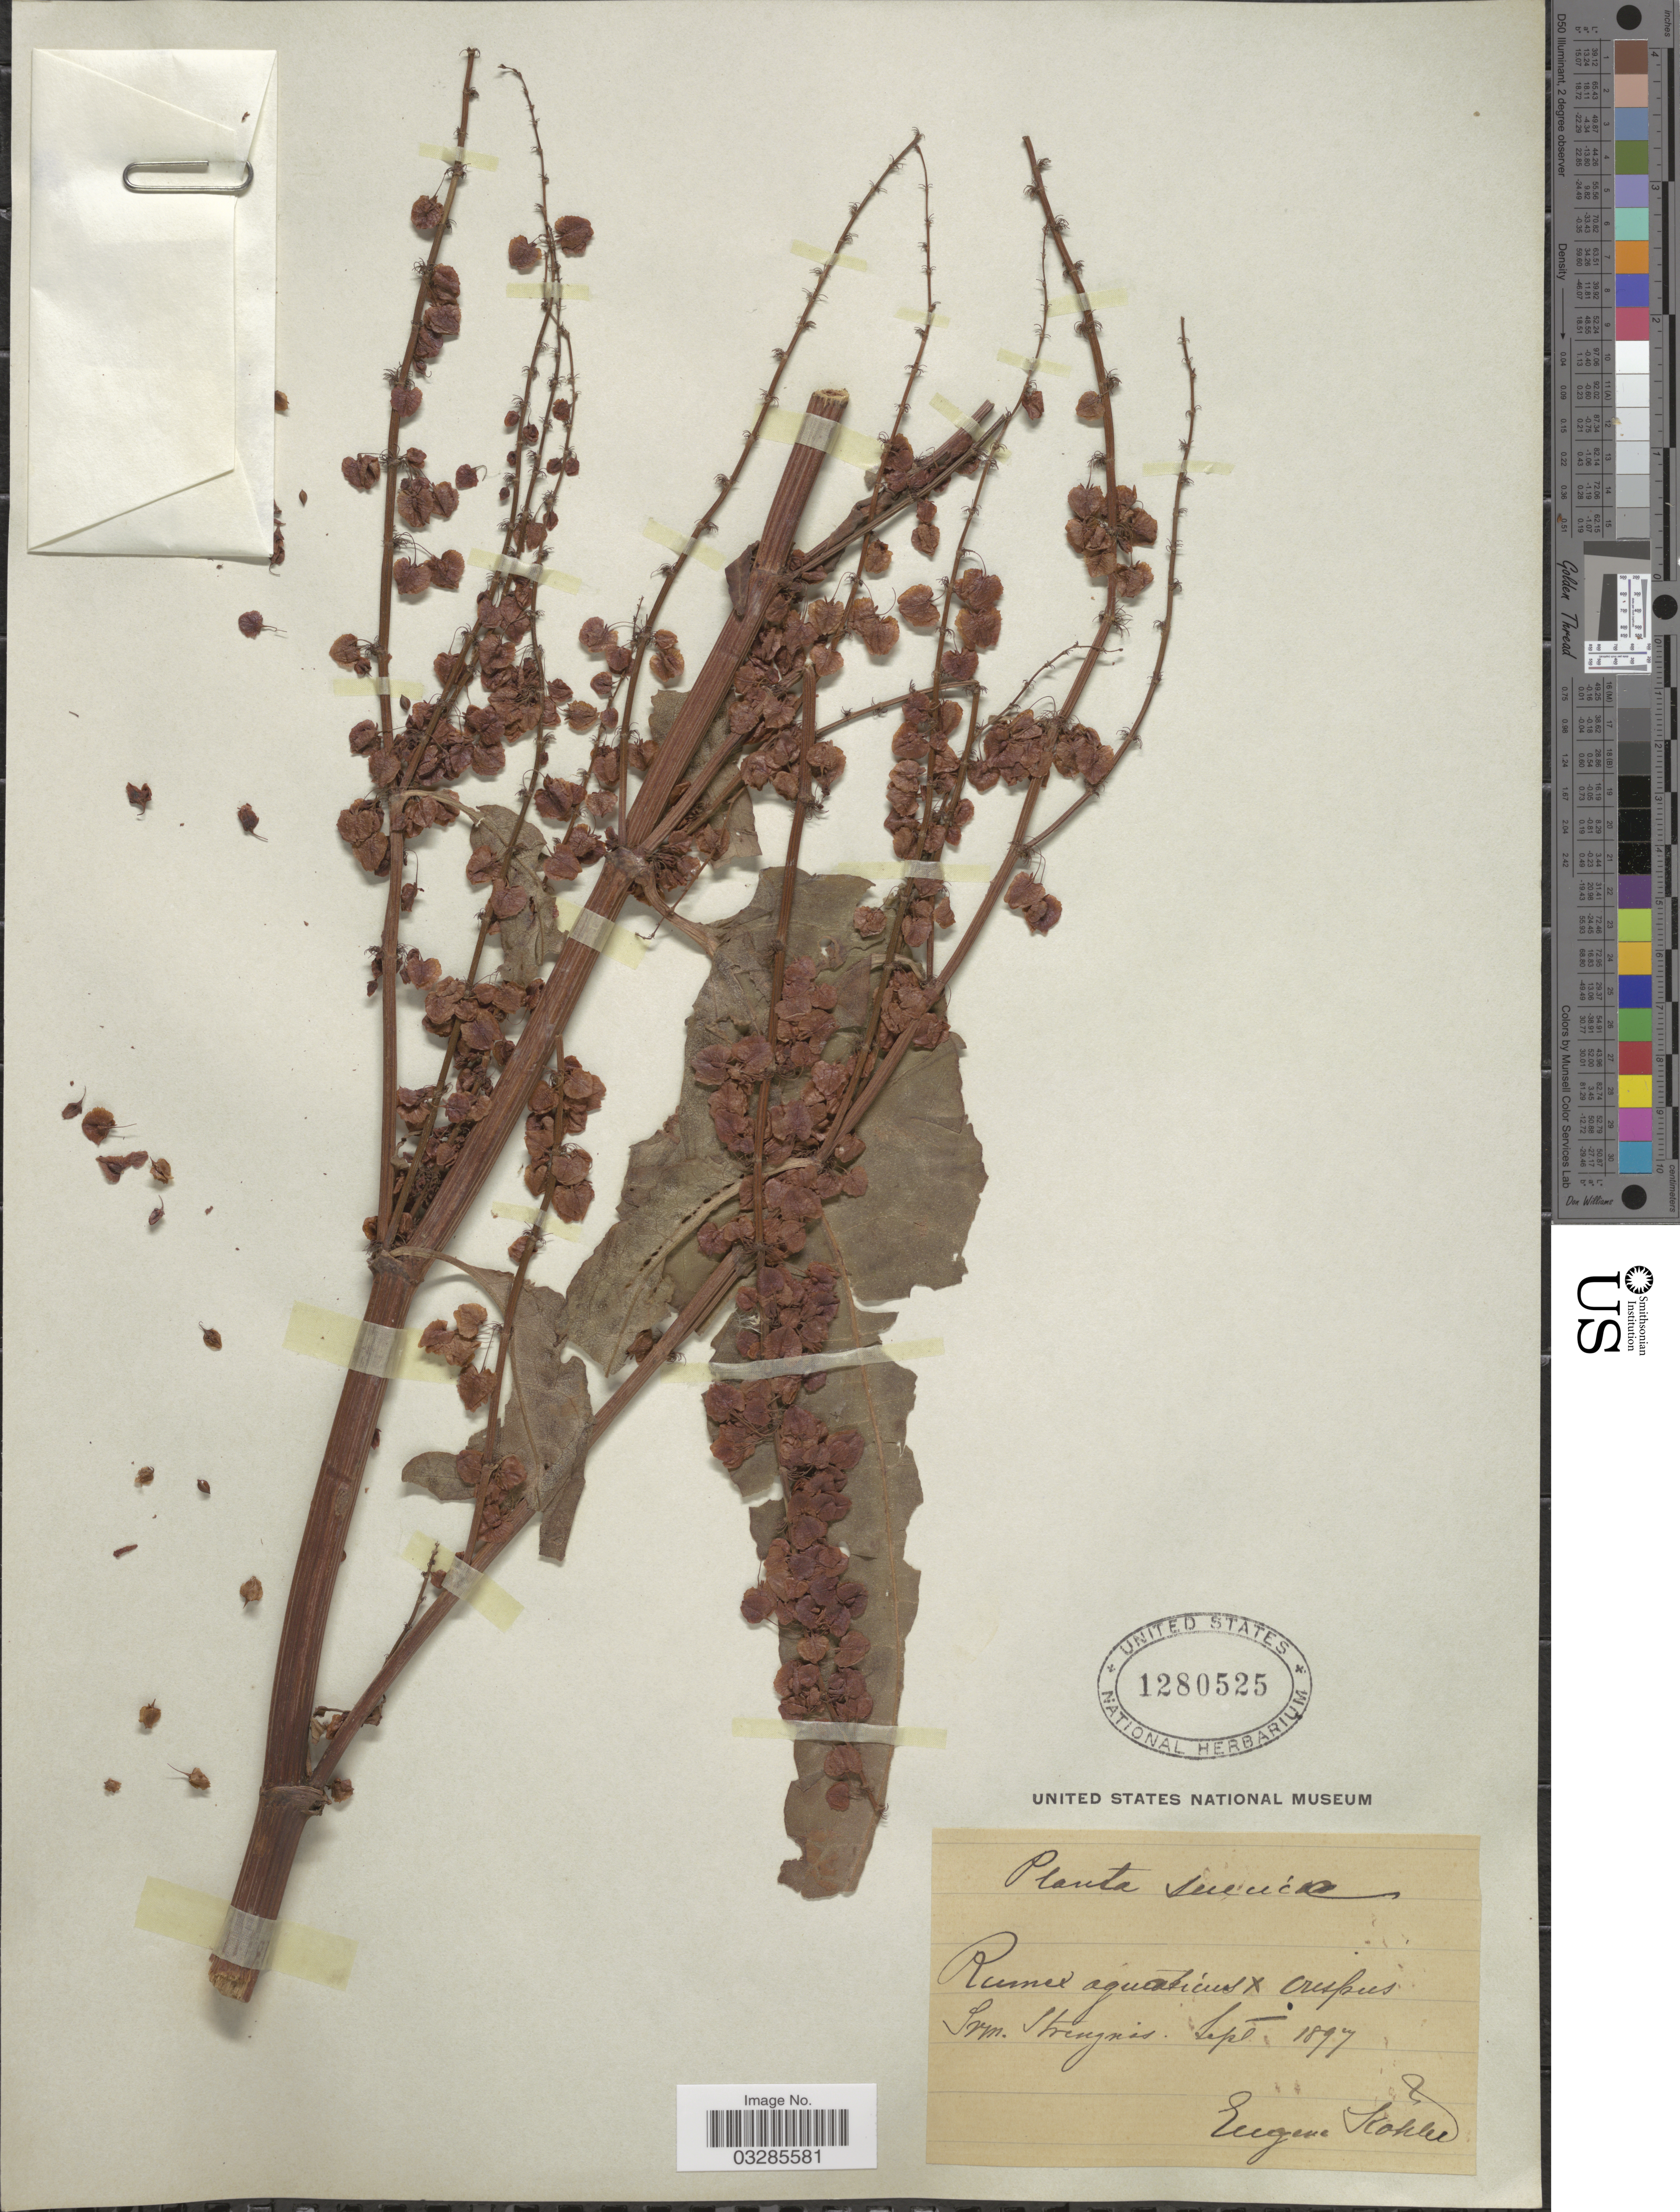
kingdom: Plantae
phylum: Tracheophyta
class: Magnoliopsida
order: Caryophyllales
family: Polygonaceae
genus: Rumex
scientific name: Rumex aquaticus x R. crispus L.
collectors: E. Kohler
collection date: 1897-09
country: Sweden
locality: Suecicæ. Sdm. Strangnas.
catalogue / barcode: US 1280525